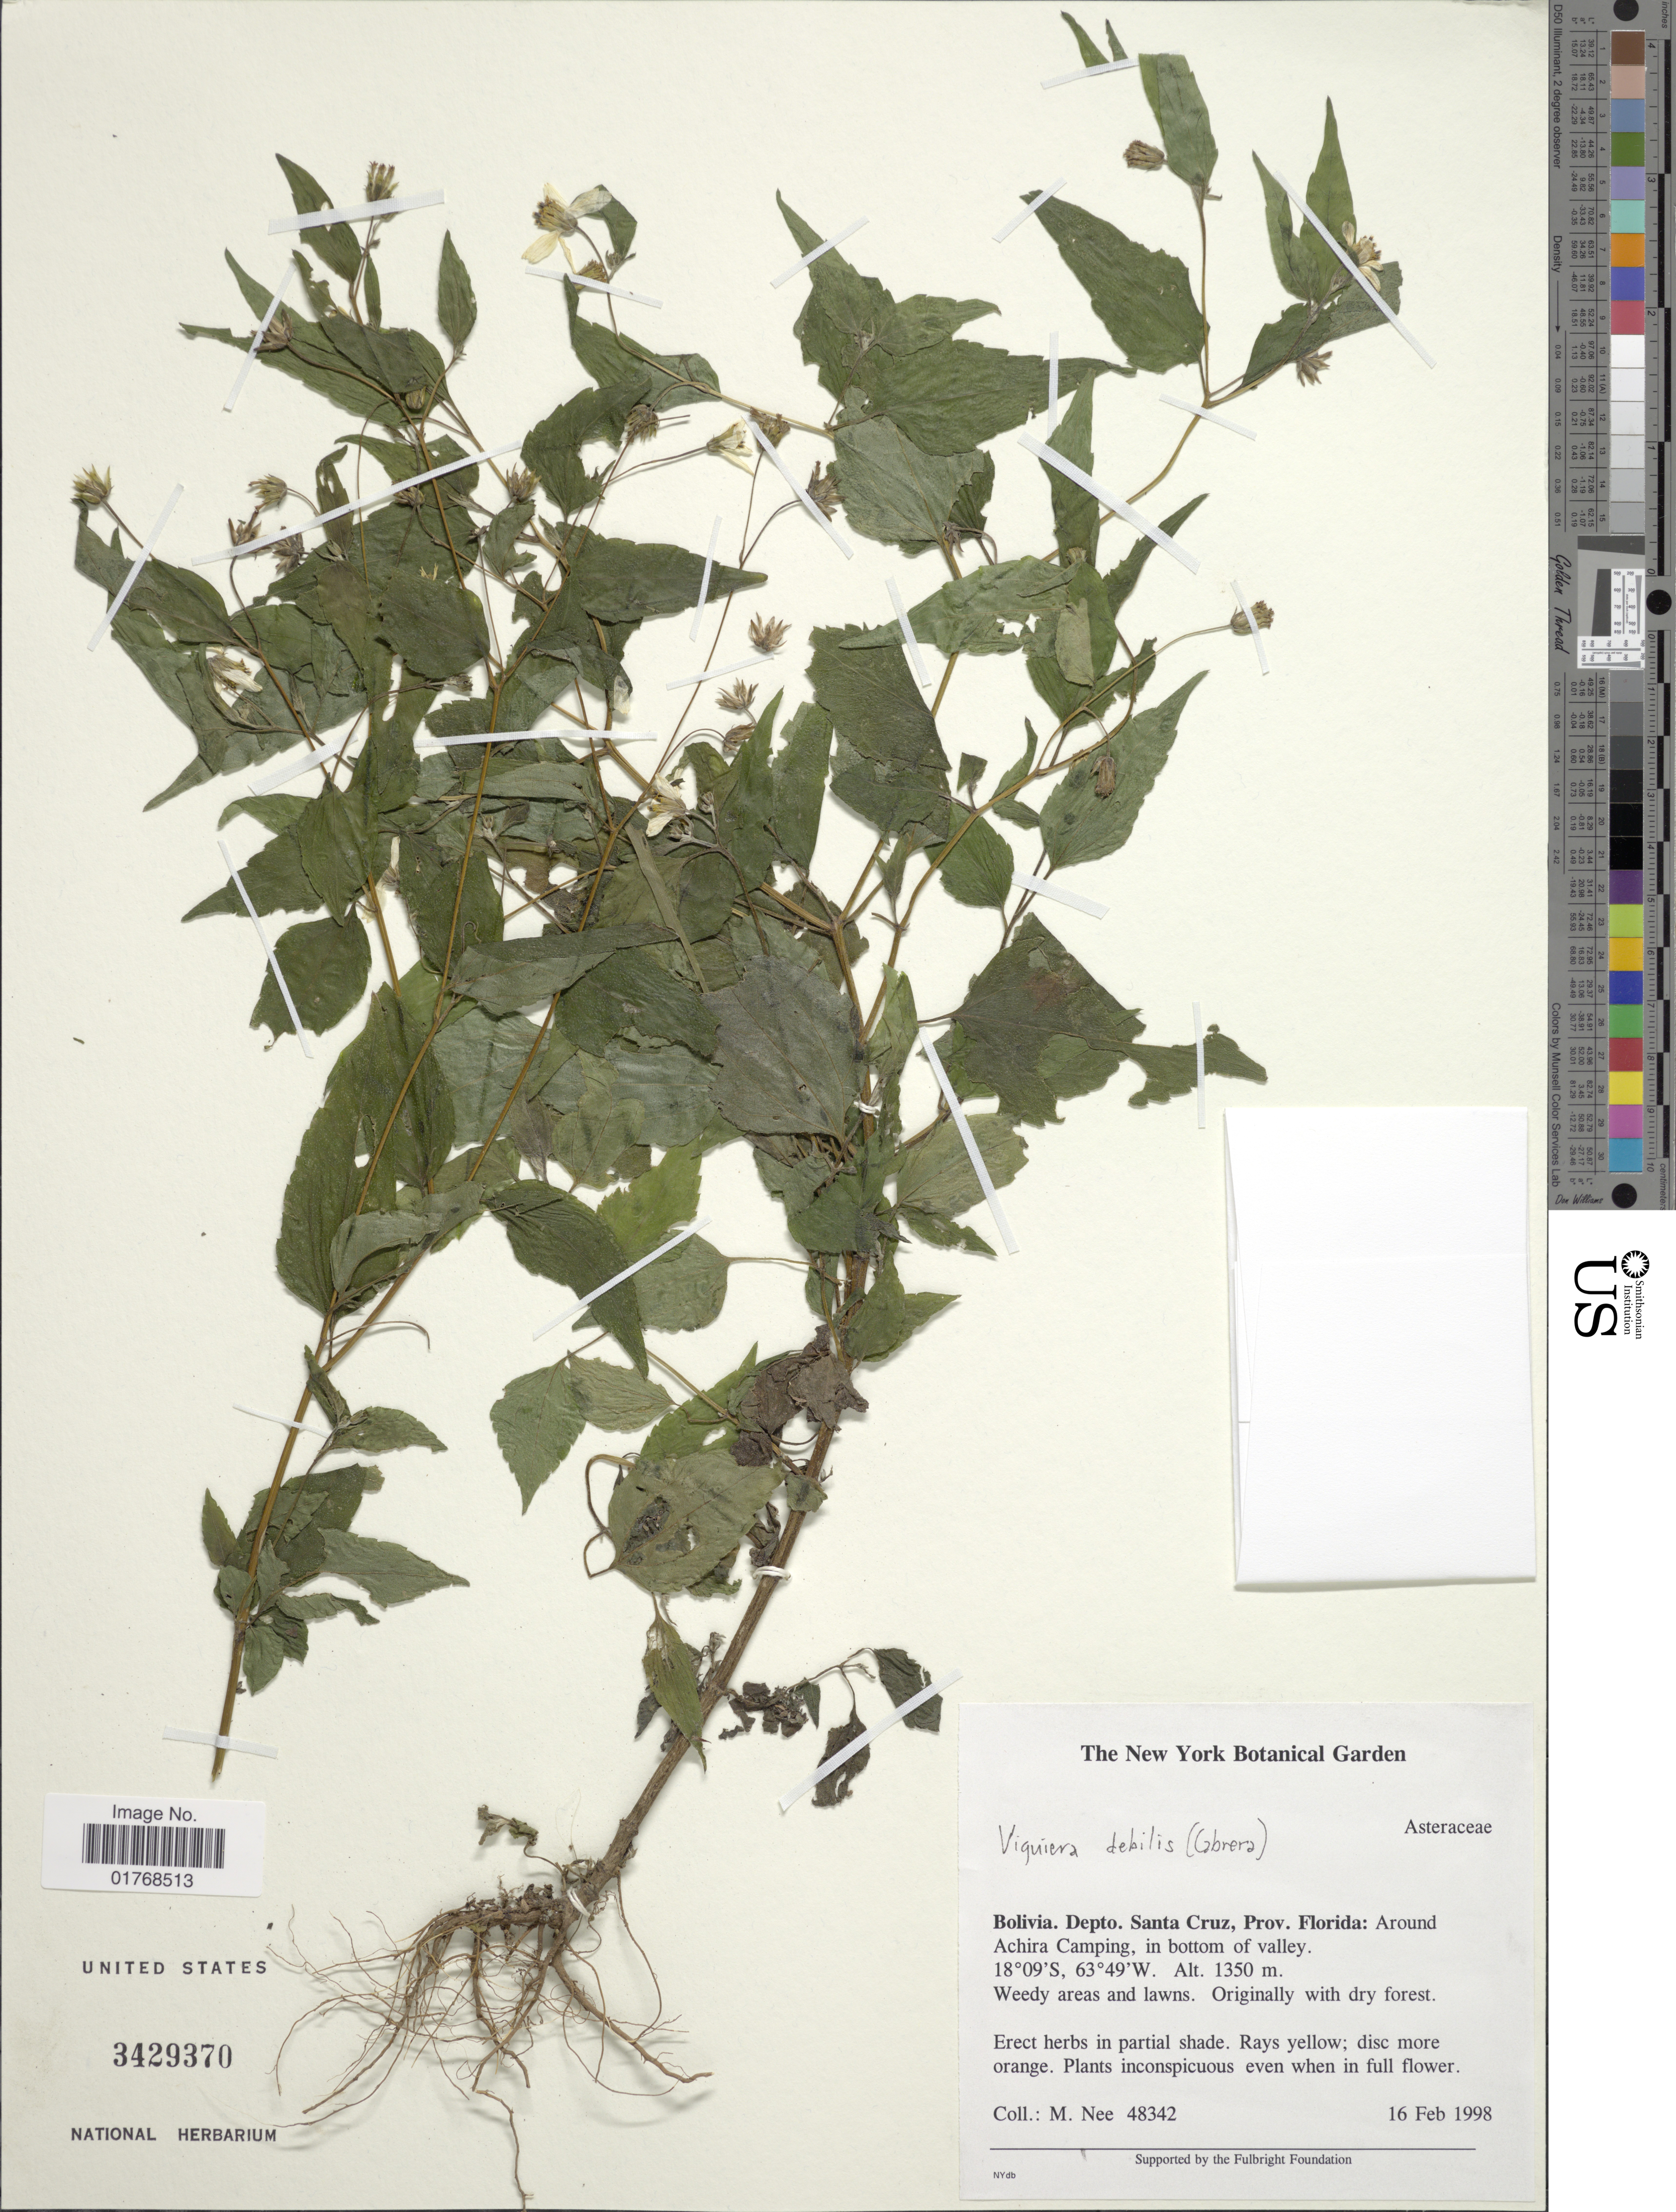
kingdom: Plantae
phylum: Tracheophyta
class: Magnoliopsida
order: Asterales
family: Asteraceae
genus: Viguiera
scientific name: Viguiera cordata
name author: (Hook. & Arn.) D'Arcy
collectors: M. Nee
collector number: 48342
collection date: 1998-02-16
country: Bolivia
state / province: Santa Cruz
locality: Bolivia. Depto. Santa Cruz, Prov. Florida: Around Achira Camping, in bottom of valley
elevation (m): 1350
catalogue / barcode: US 3429370